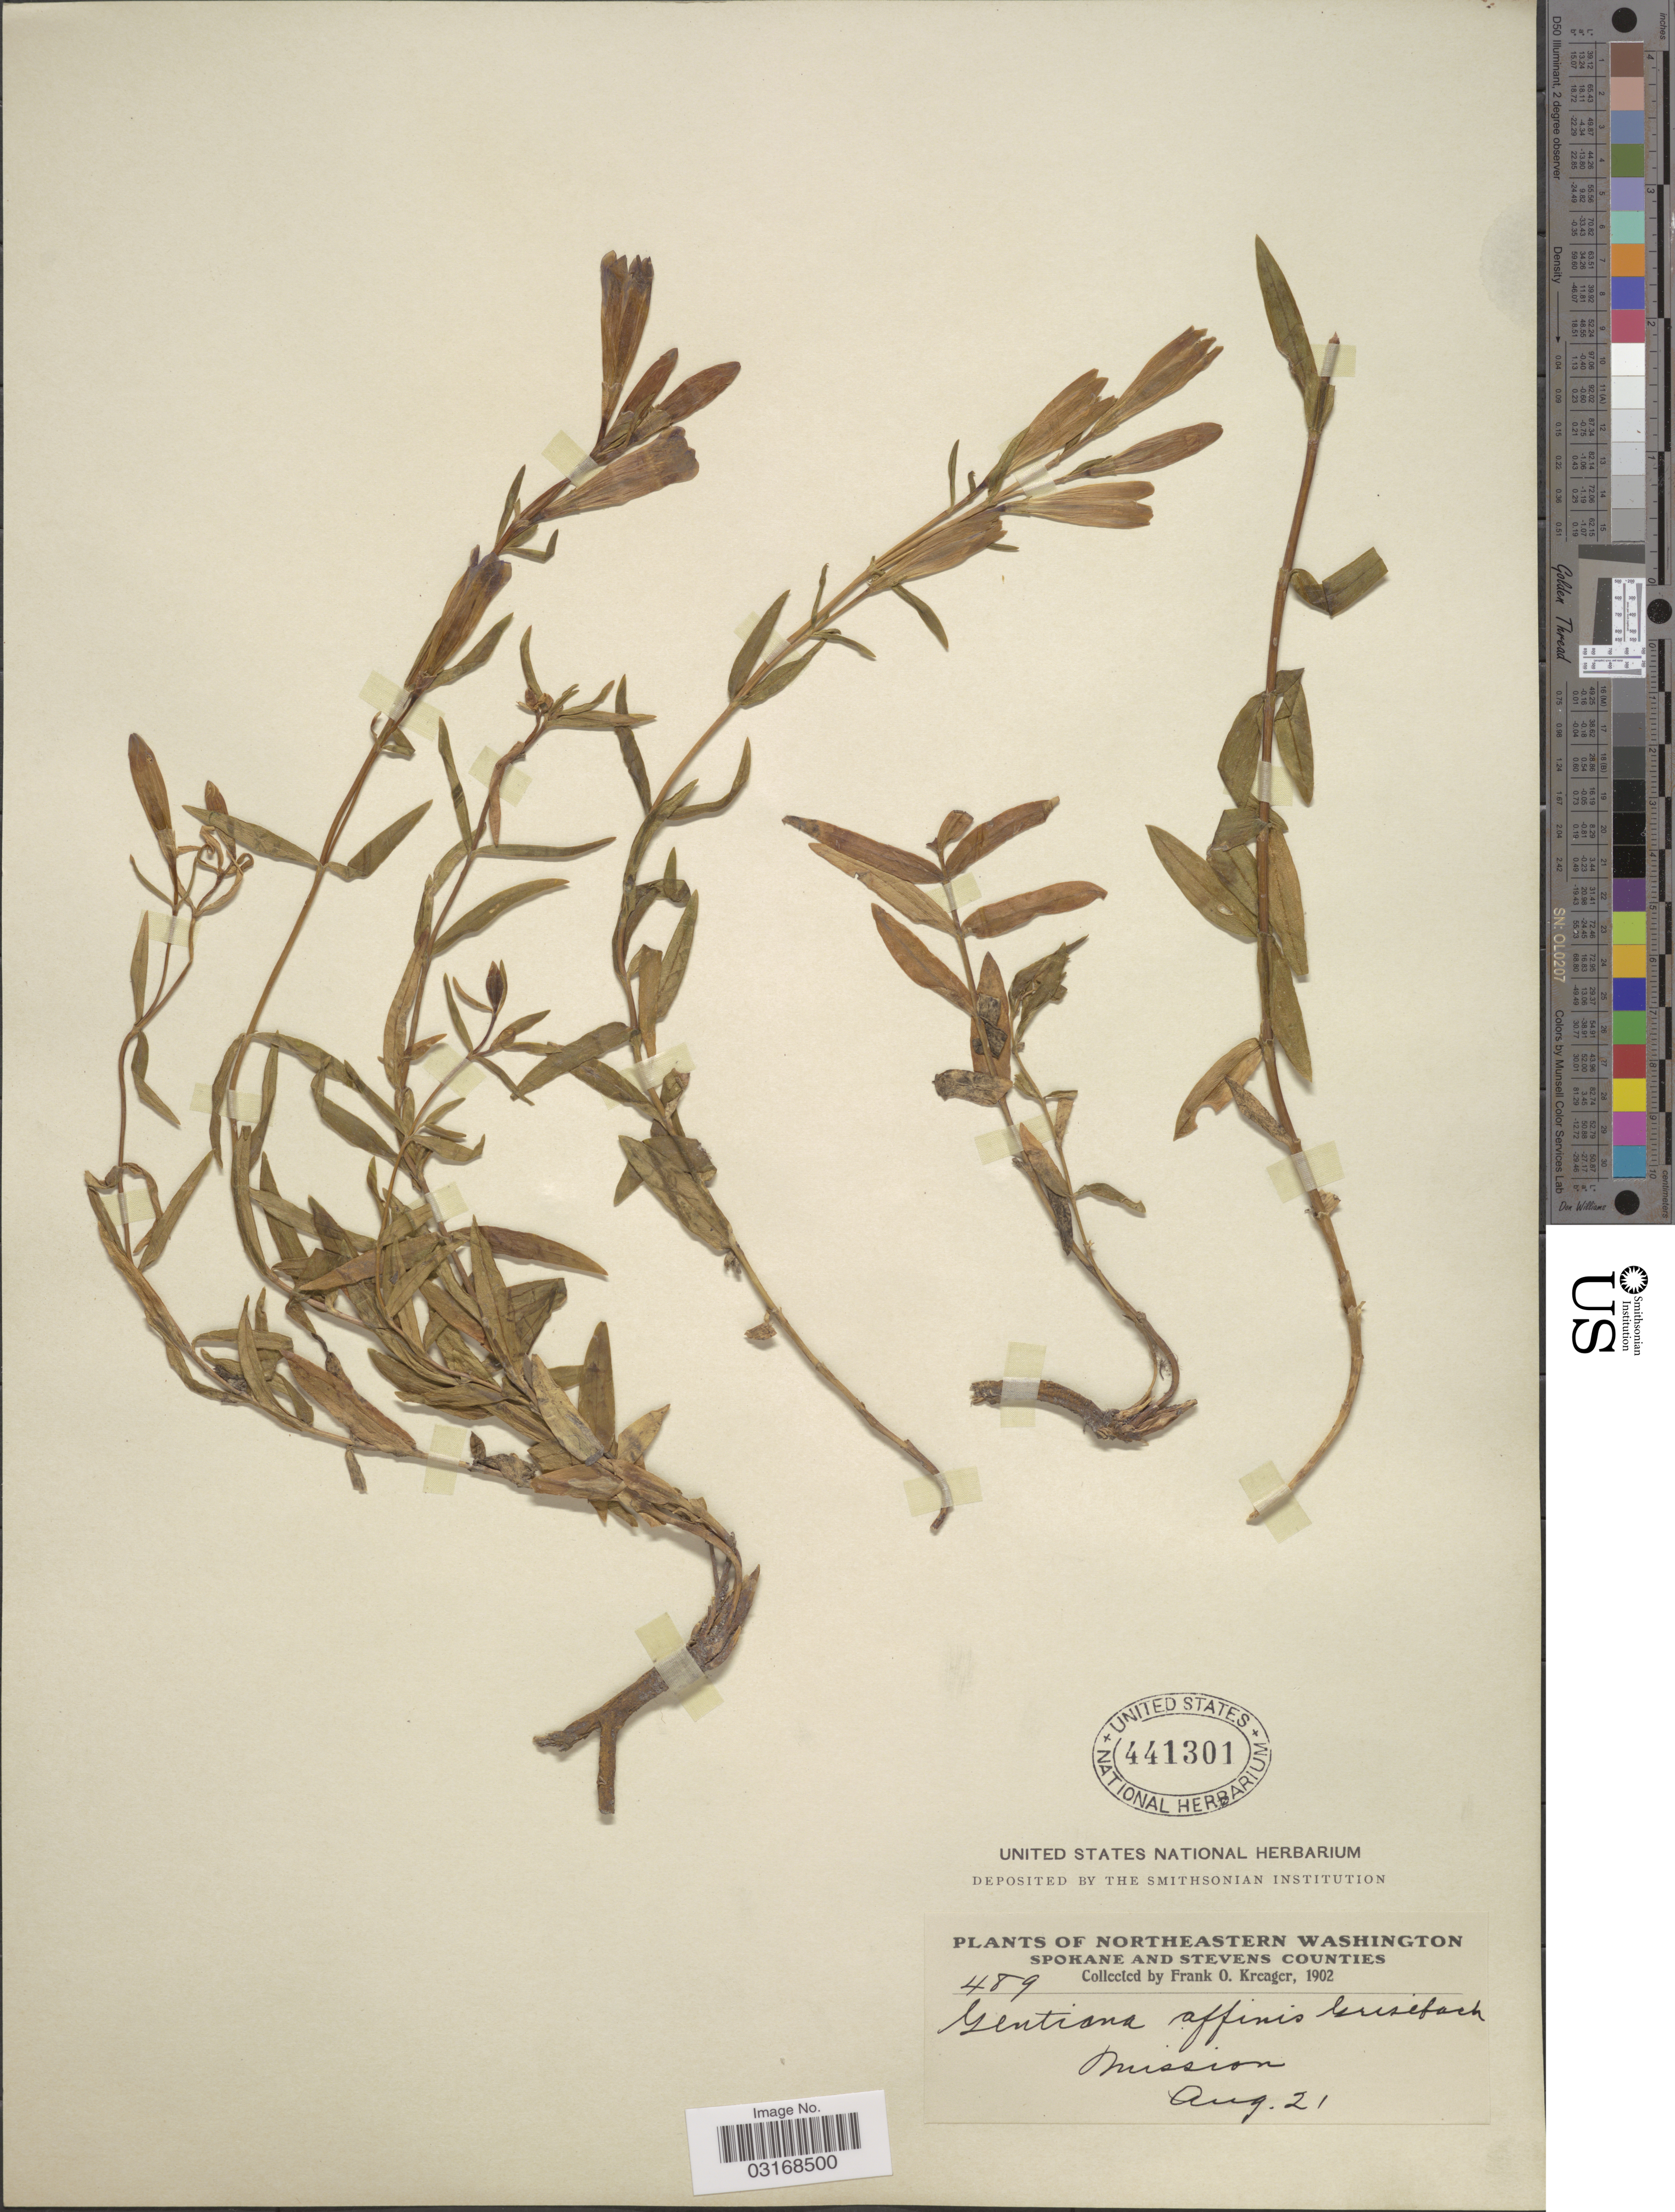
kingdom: Plantae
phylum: Tracheophyta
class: Magnoliopsida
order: Gentianales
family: Gentianaceae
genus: Gentiana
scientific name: Gentiana affinis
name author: Griseb.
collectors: F. Kreager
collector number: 489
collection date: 1902-08-21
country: United States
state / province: Washington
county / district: Spokane / Stevens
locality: Northeastern Washington Spokane and Stevens Counties. Mission.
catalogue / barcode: US 441301